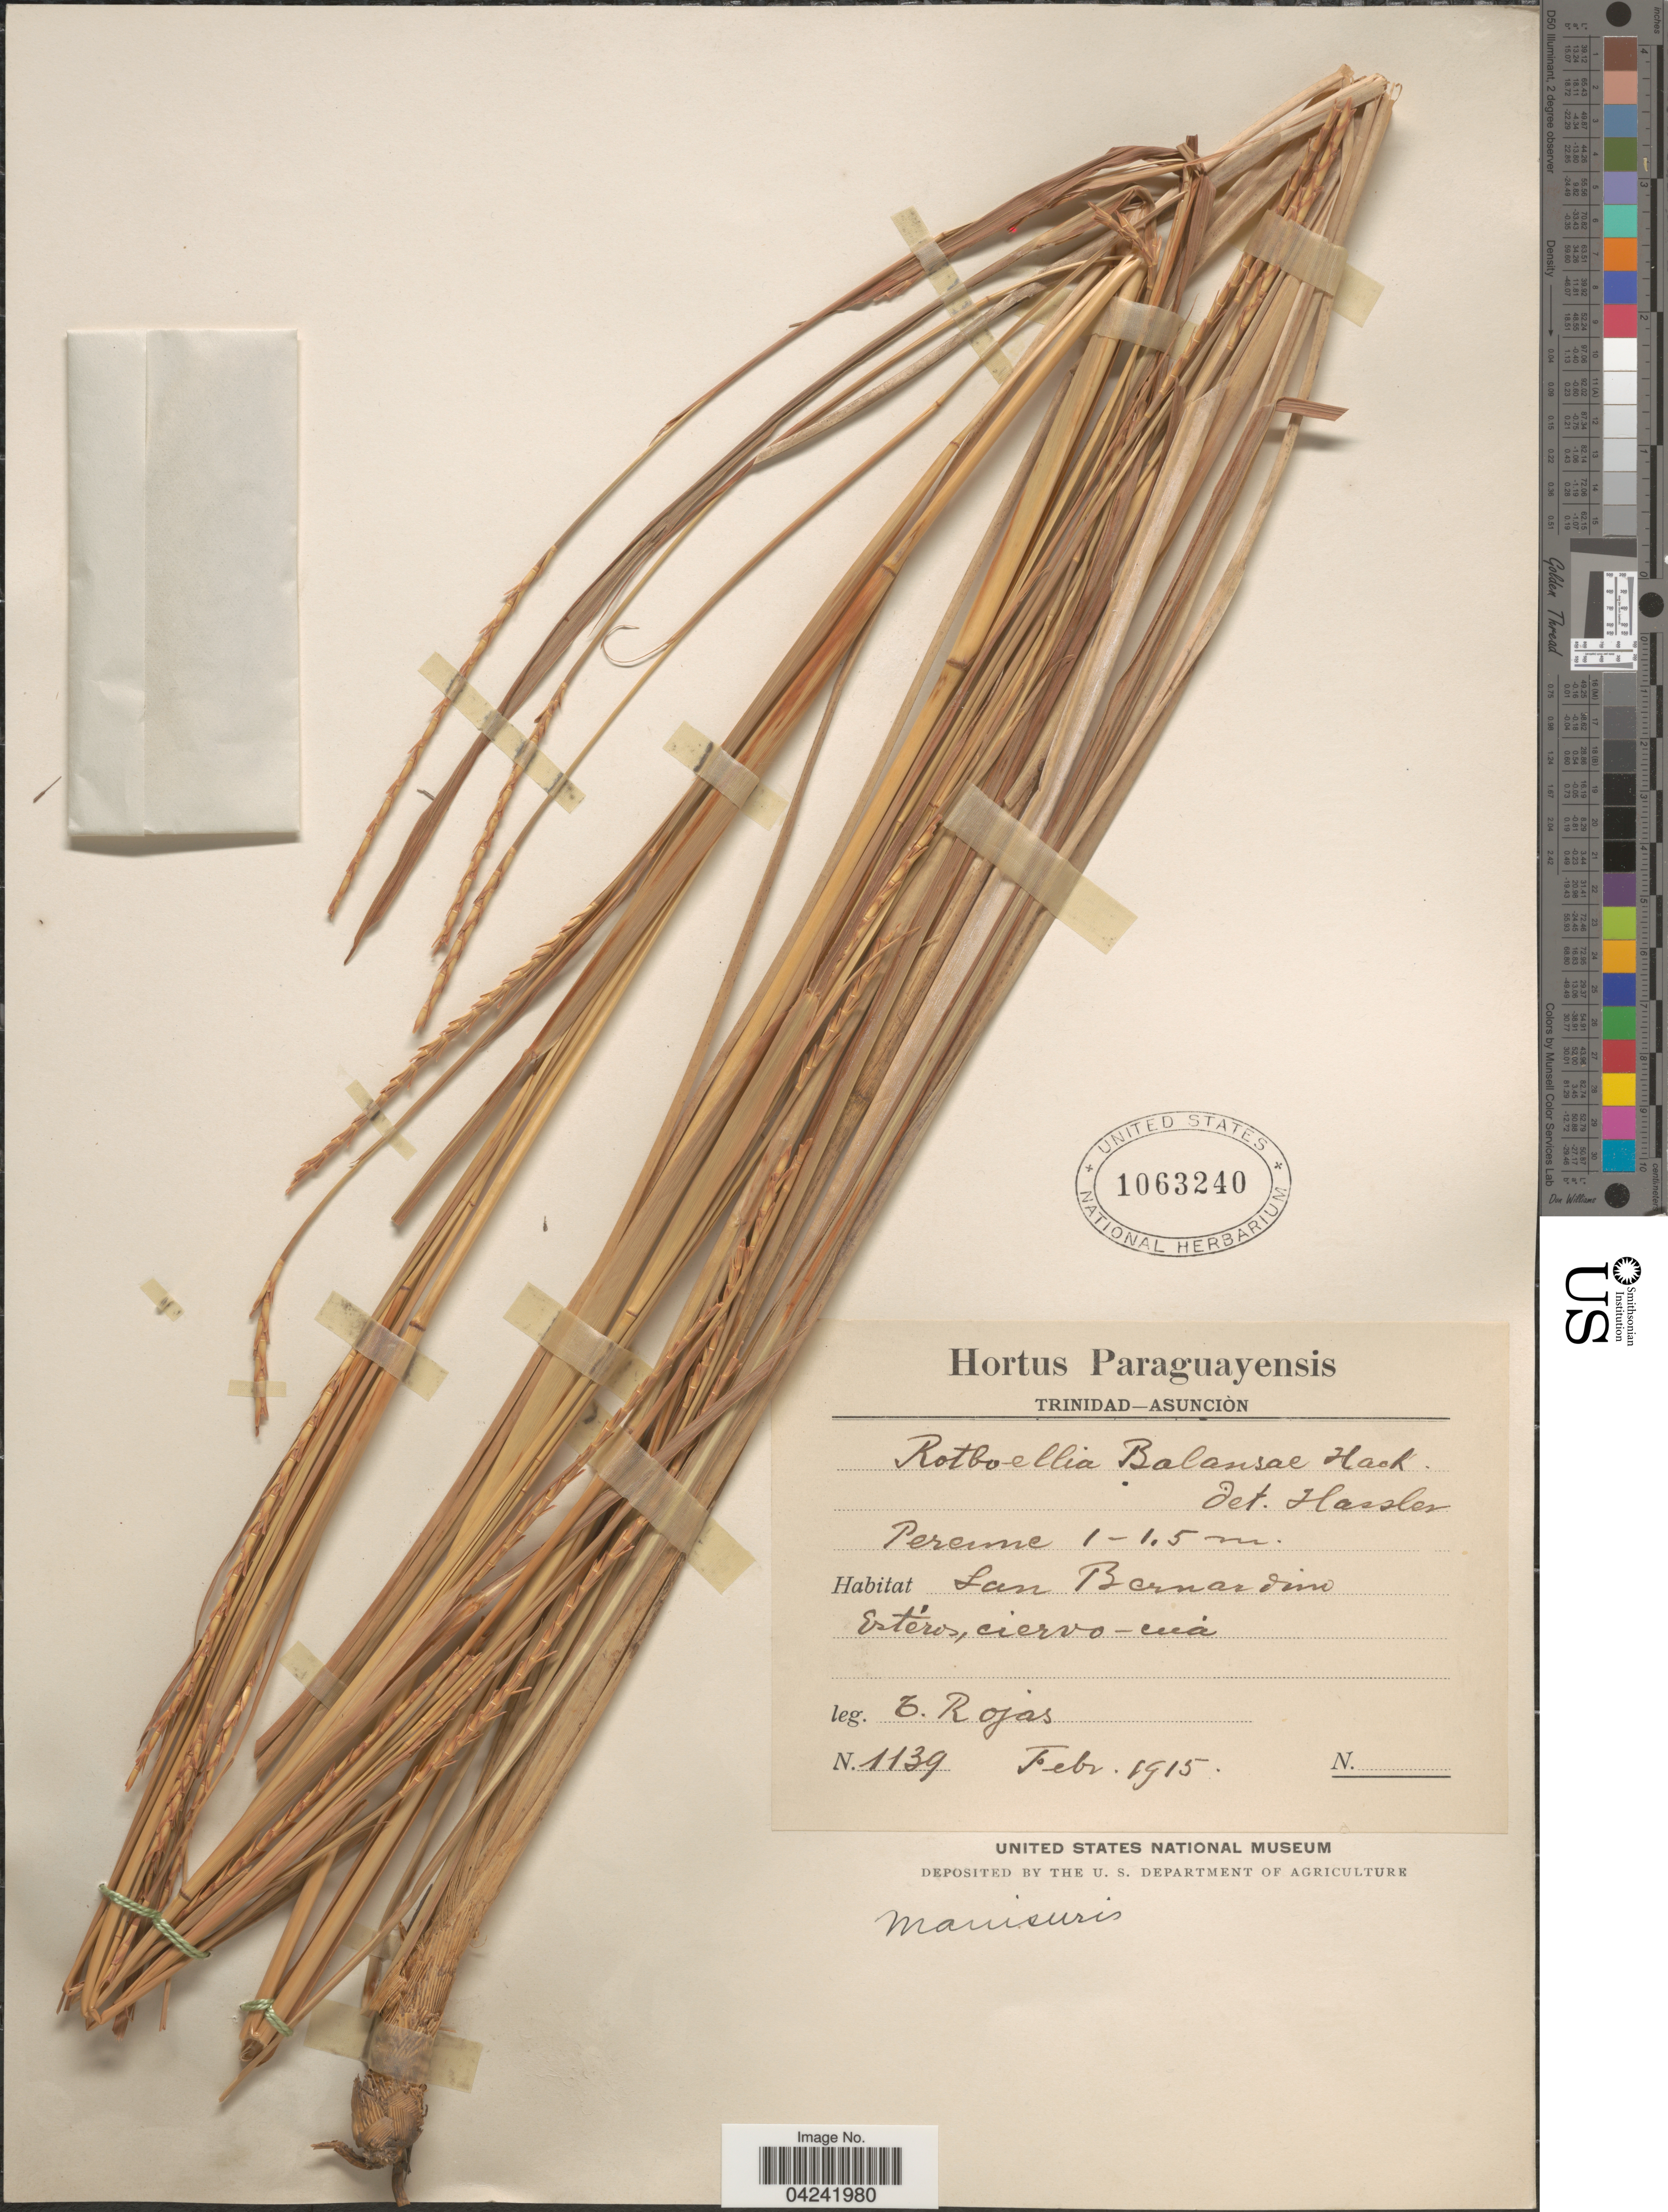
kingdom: Plantae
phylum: Tracheophyta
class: Liliopsida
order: Poales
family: Poaceae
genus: Mnesithea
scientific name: Mnesithea balansae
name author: (Hack.) de Koning & Sosef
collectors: T. Rojas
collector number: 1139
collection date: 1915-02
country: Paraguay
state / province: Asuncion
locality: Trinidad-Asuncion. San Bernardino. Esteros, ciervo-cua.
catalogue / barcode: US 1063240